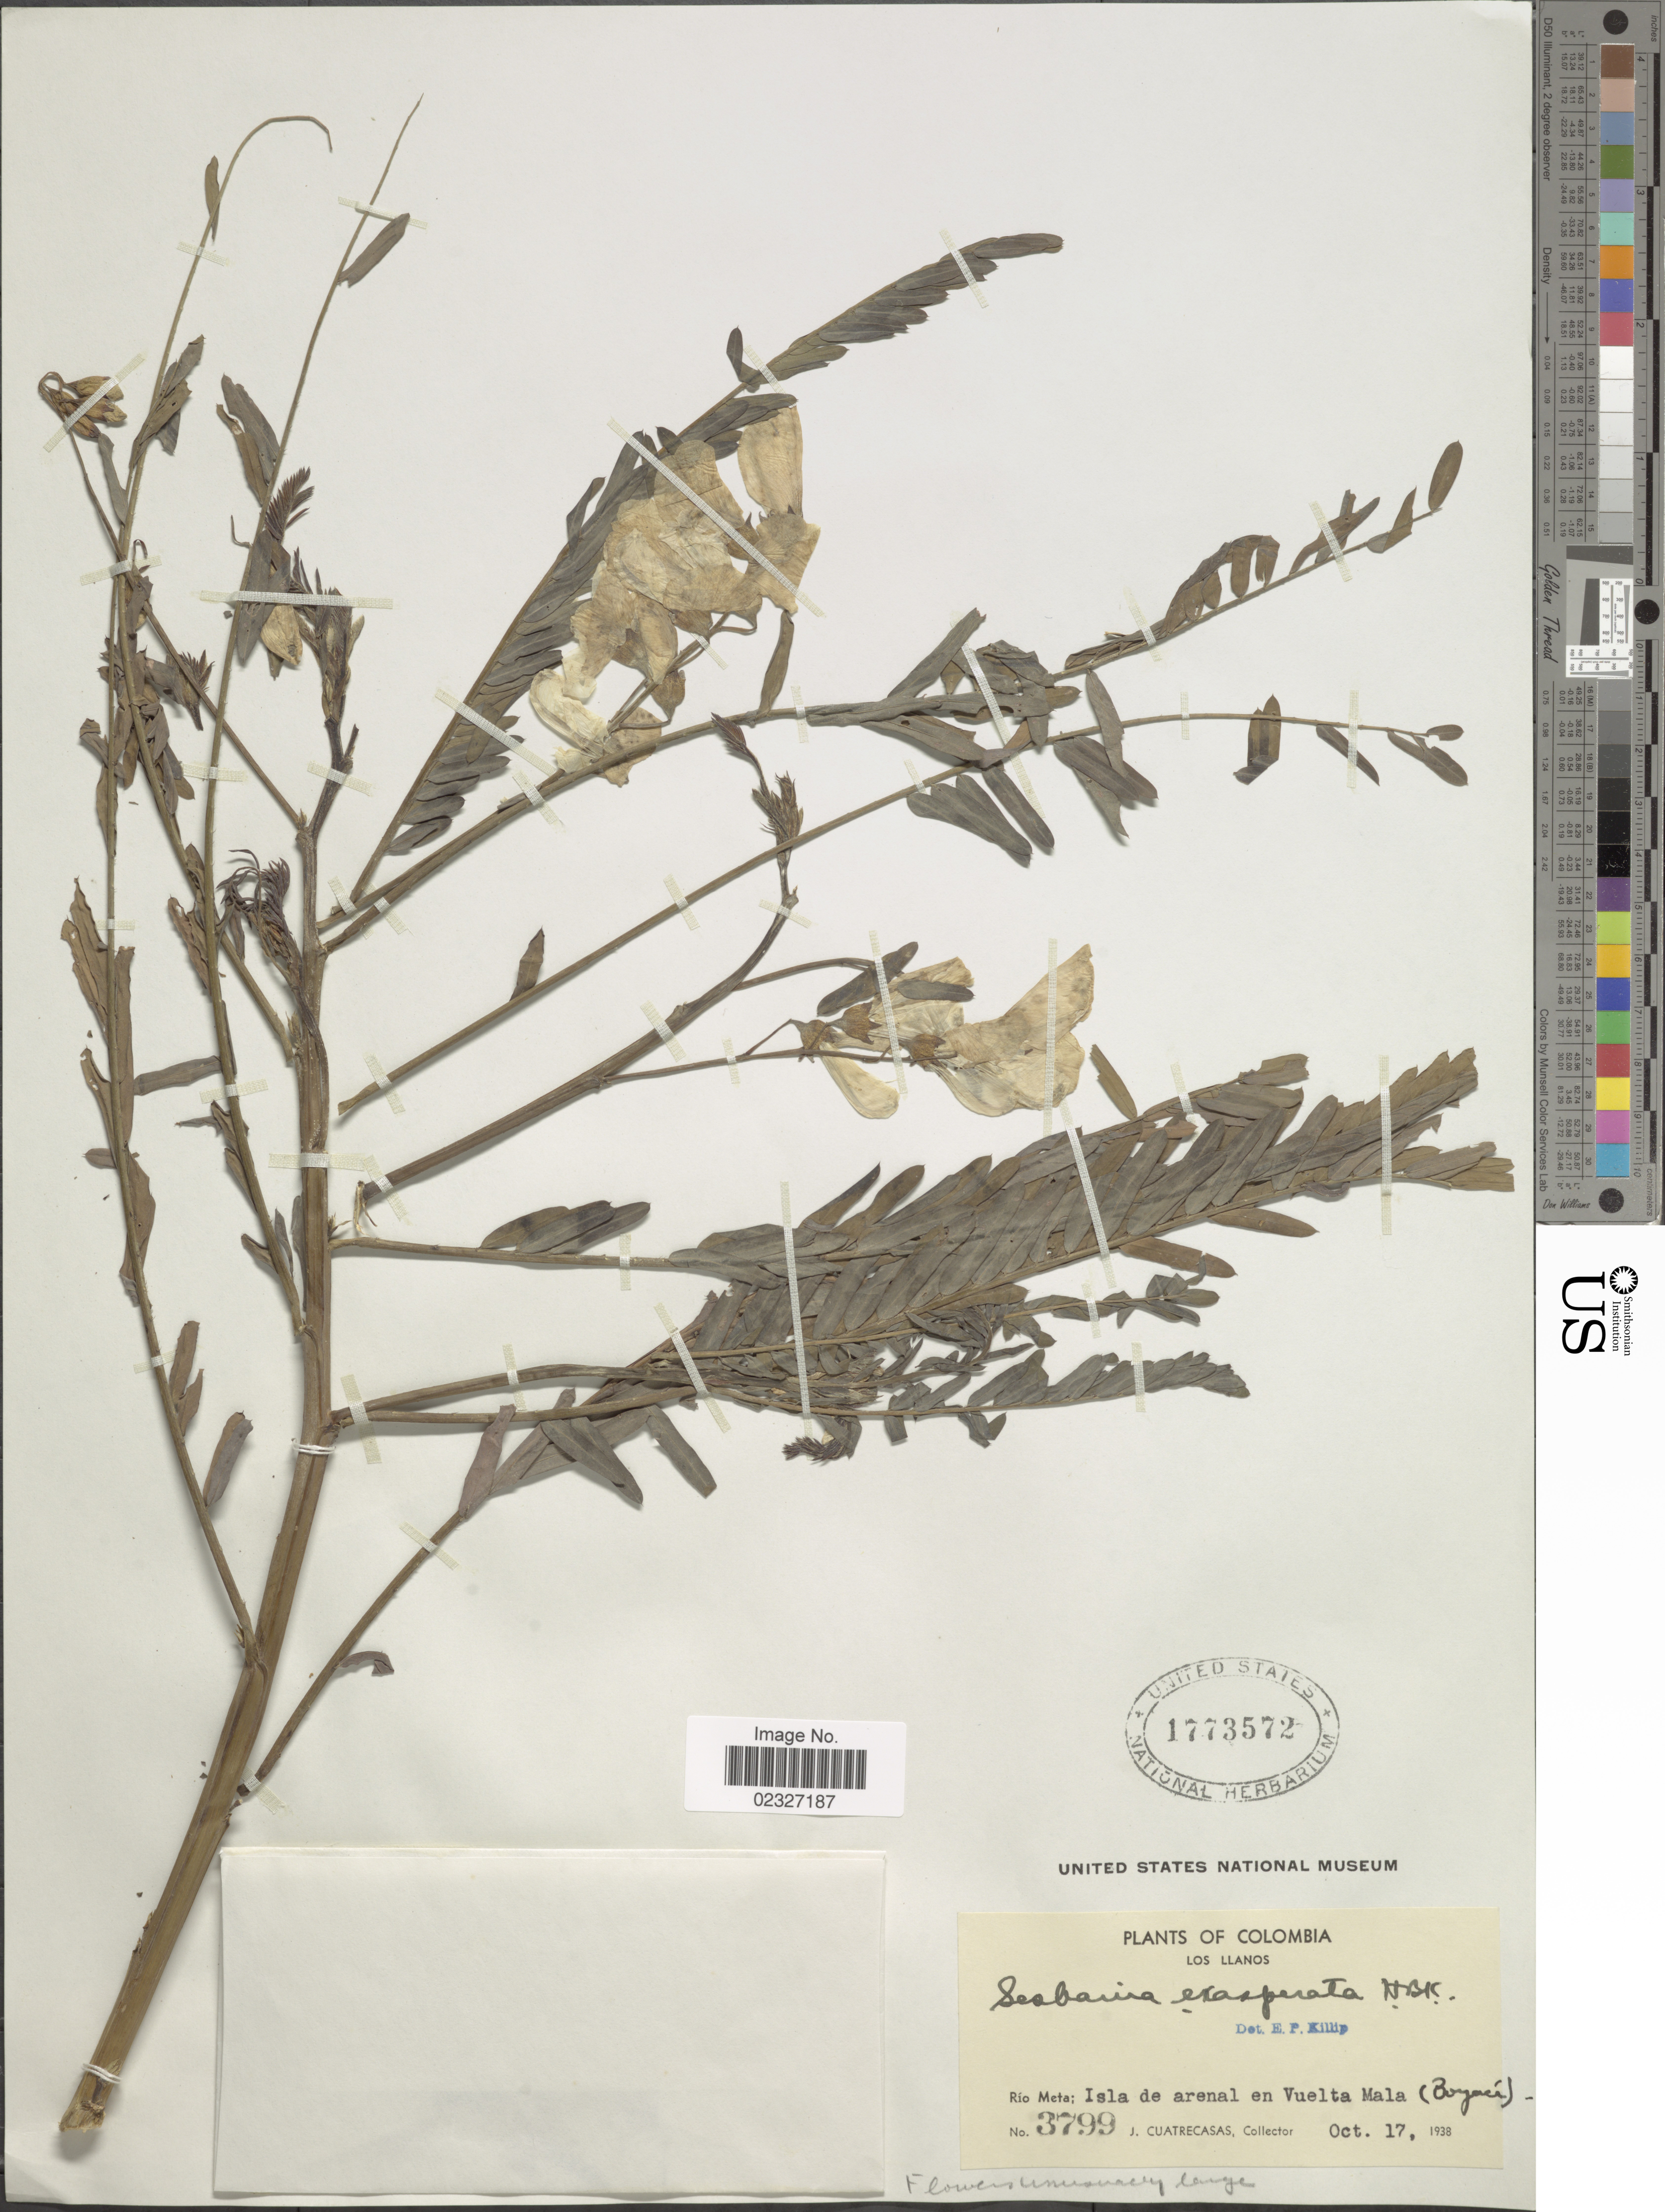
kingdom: Plantae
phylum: Tracheophyta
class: Magnoliopsida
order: Fabales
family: Fabaceae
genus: Sesbania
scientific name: Sesbania exasperata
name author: Kunth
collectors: J. Cuatrecasas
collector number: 3799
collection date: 1938-10-17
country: Colombia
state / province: Boyacá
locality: Los Llanos, Río Meta: Isla de arenal en Vuelta Mala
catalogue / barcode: US 1773572